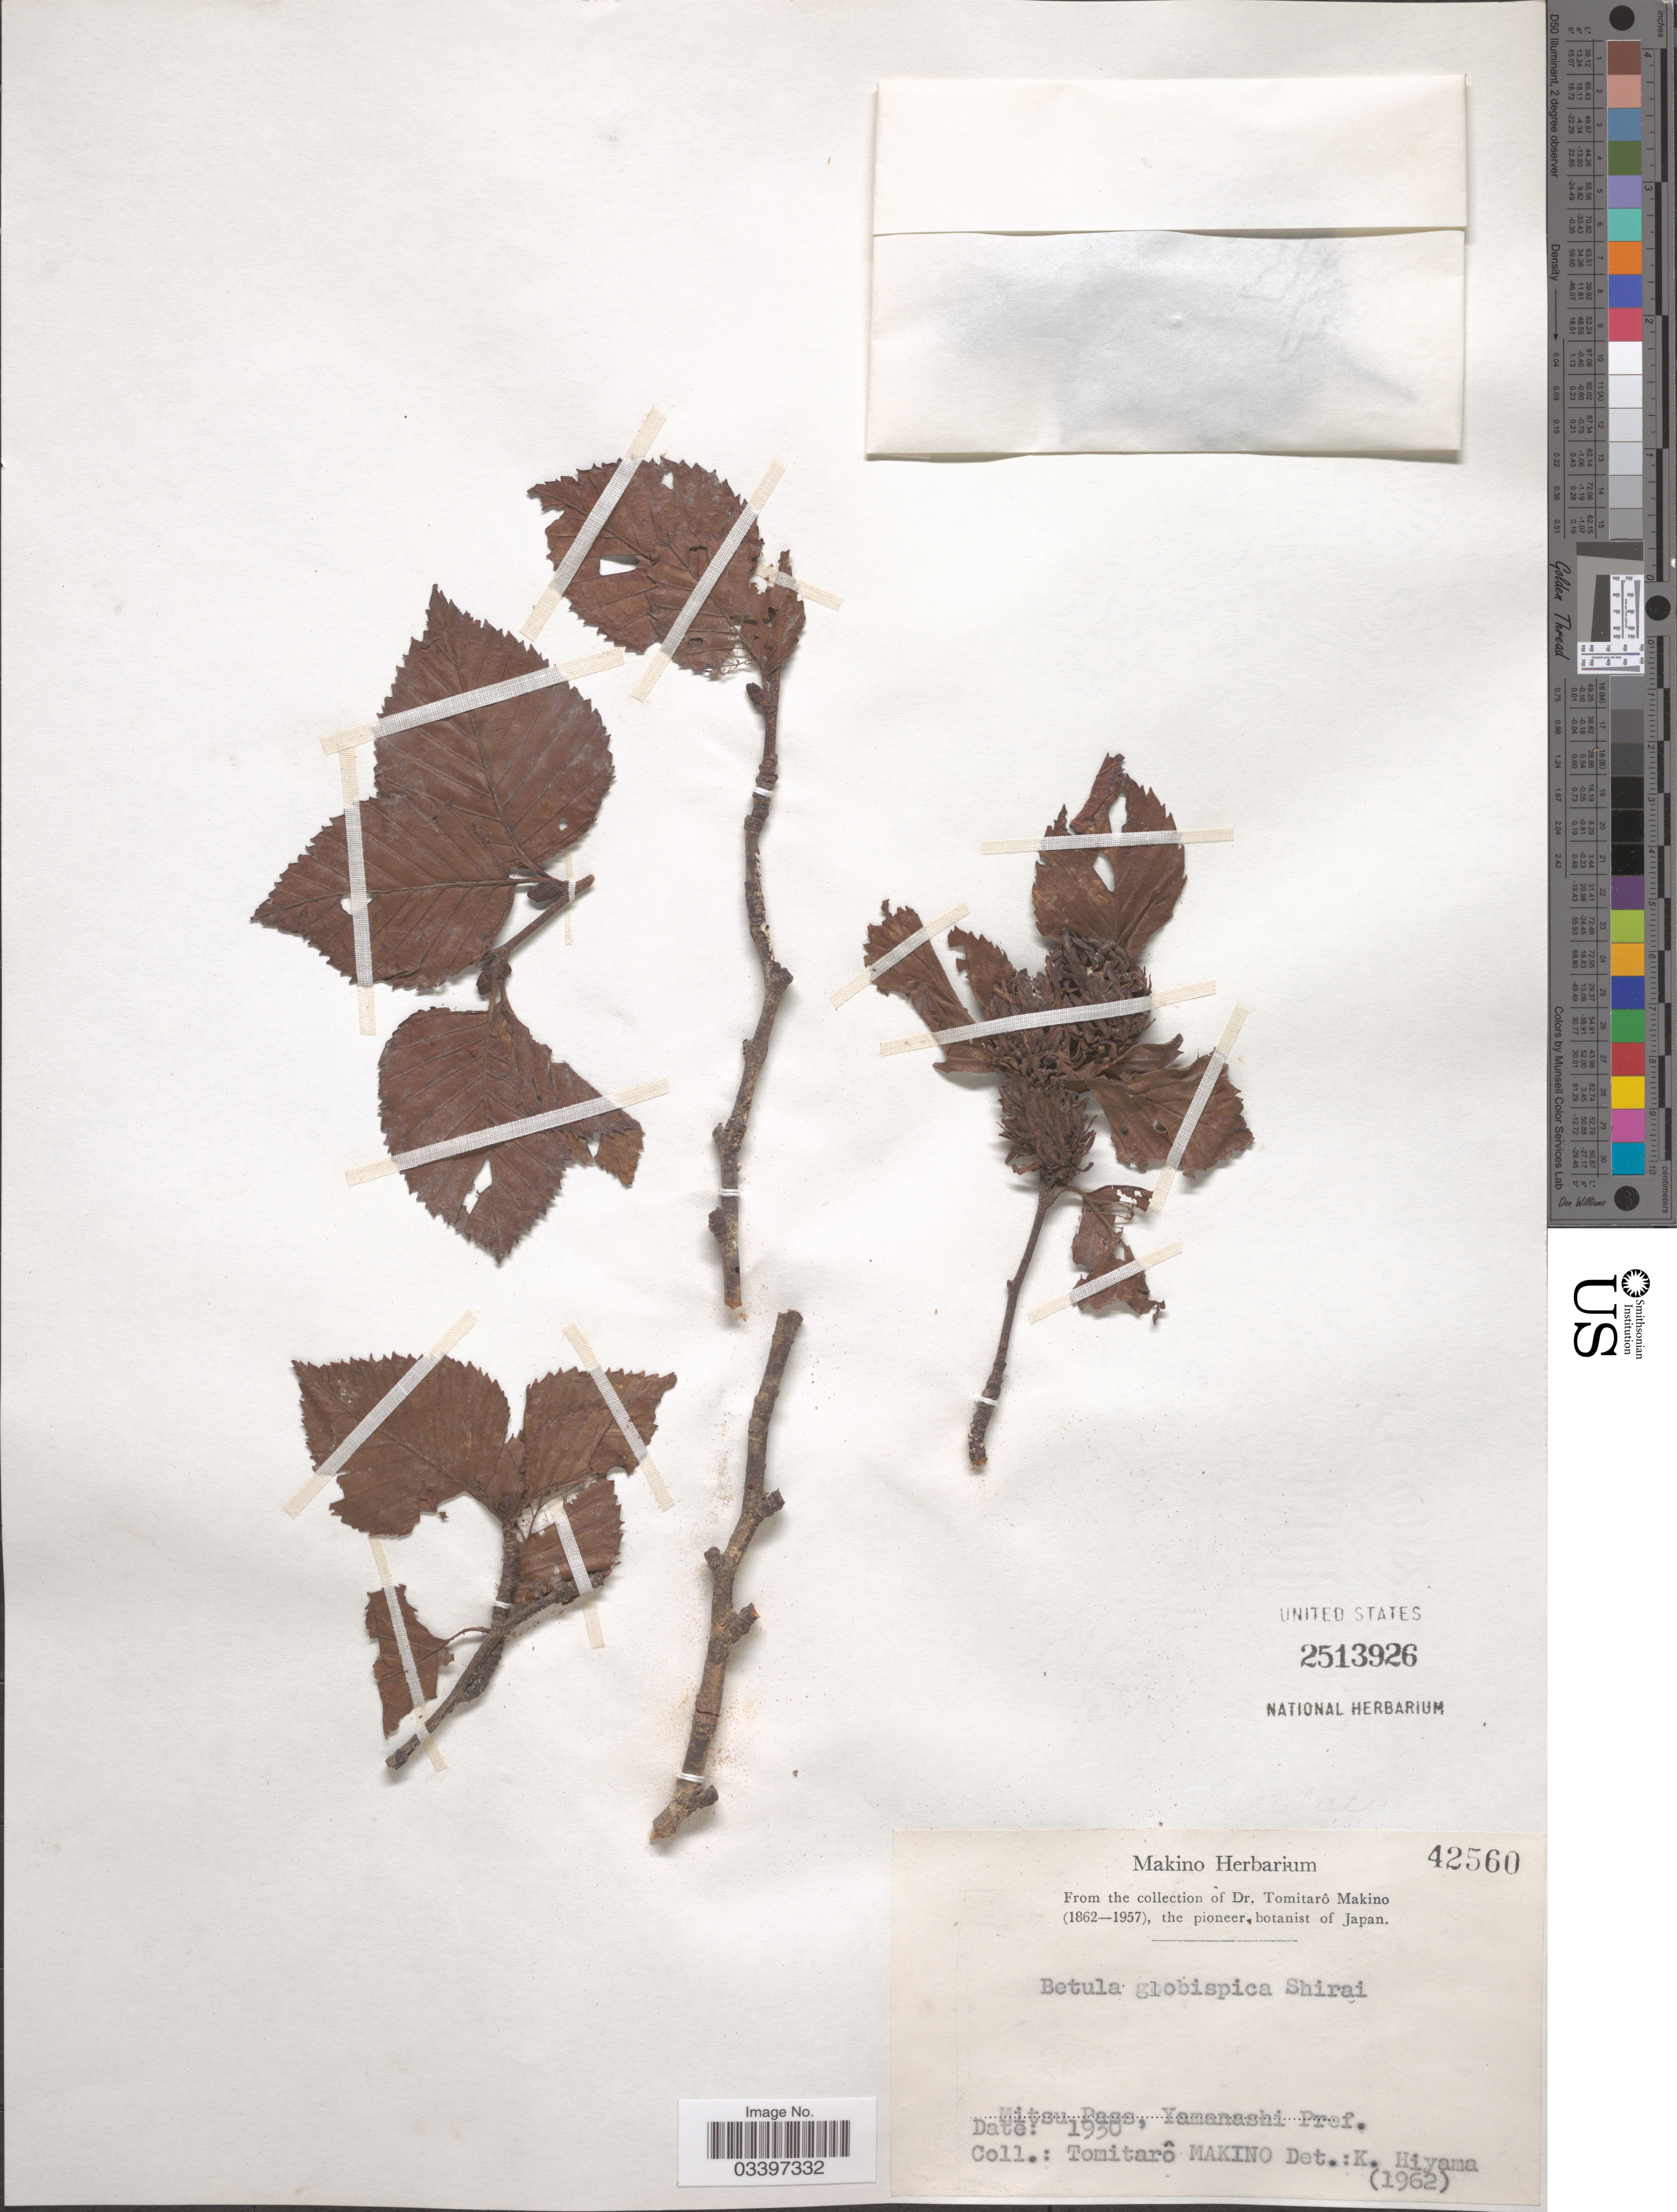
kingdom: Plantae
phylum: Tracheophyta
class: Magnoliopsida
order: Fagales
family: Betulaceae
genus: Betula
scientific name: Betula globispica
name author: Shirai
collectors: T. Makino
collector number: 42560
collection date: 1930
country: Japan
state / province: Yamanasi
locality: Mitsu Pass, Yamanashi Pref.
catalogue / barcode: US 2513926